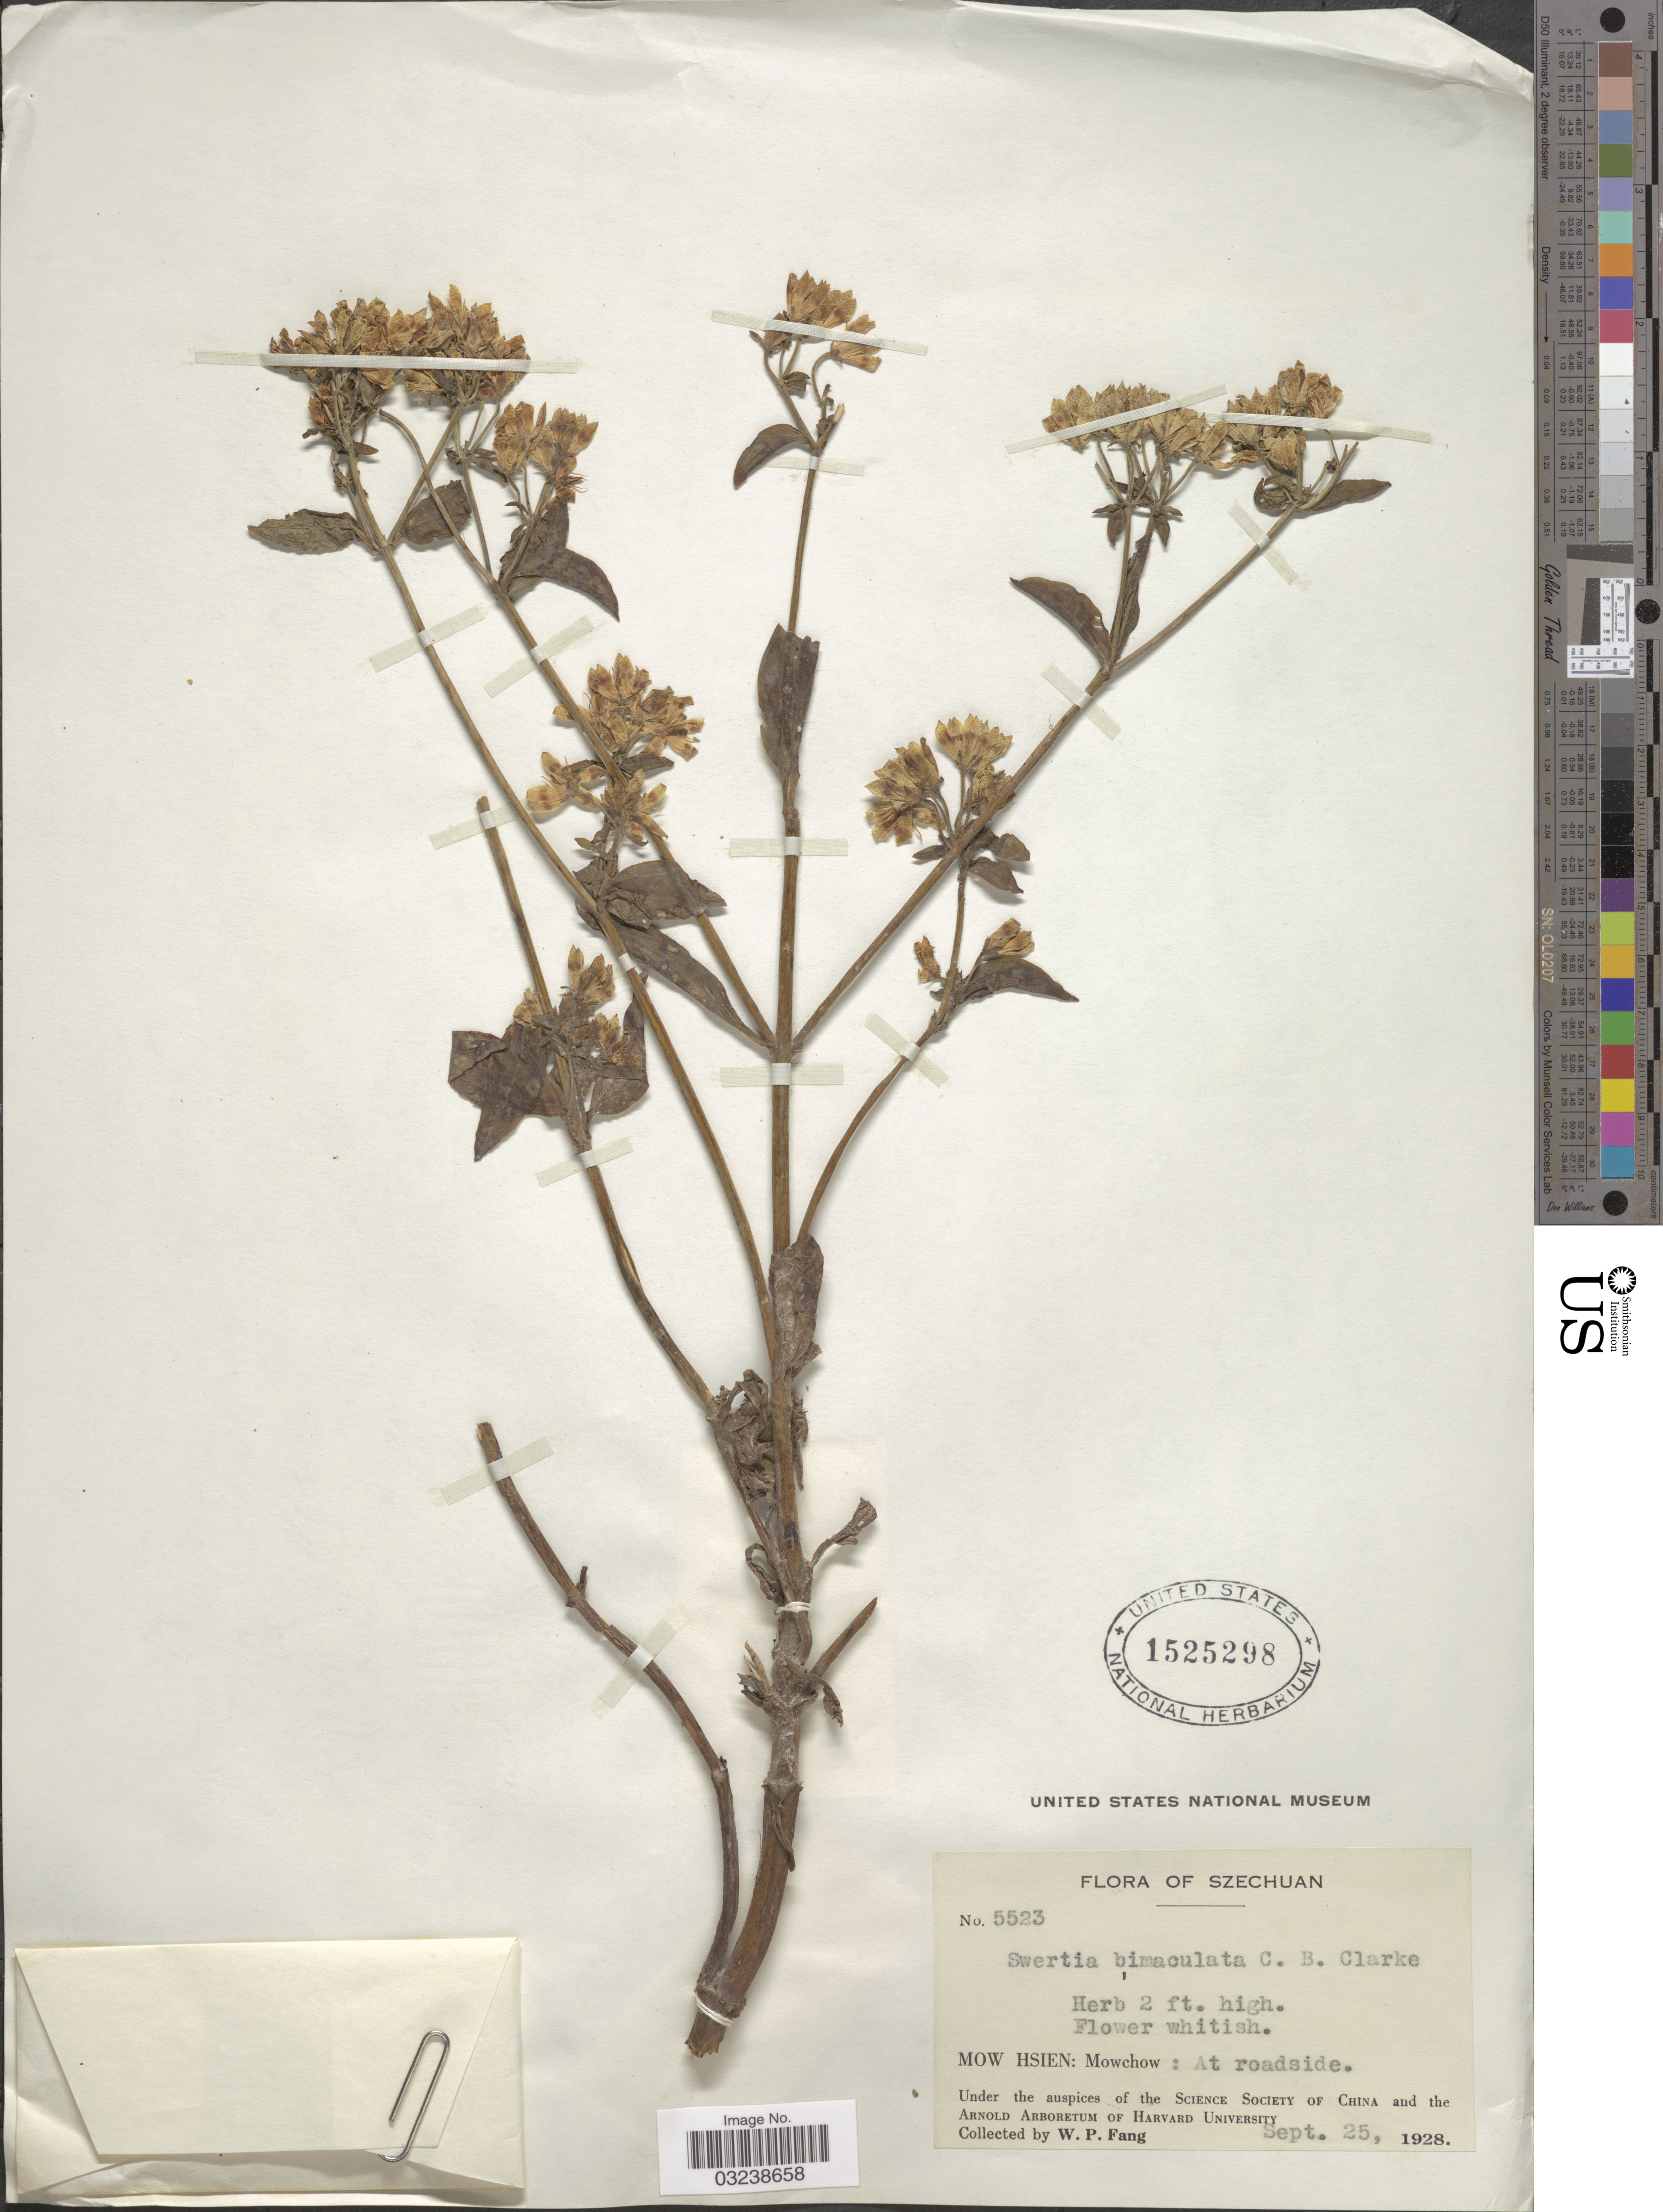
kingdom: Plantae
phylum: Tracheophyta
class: Magnoliopsida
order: Gentianales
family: Gentianaceae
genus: Swertia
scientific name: Swertia bimaculata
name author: (Siebold & Zucc.) Hook. f. & Thomson ex C.B. Clarke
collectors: W. P. Fang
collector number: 5523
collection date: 1928-09-25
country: China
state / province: Sichuan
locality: Szechuan. Mow Hsien: Mowchow: At roadside.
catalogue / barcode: US 1525298